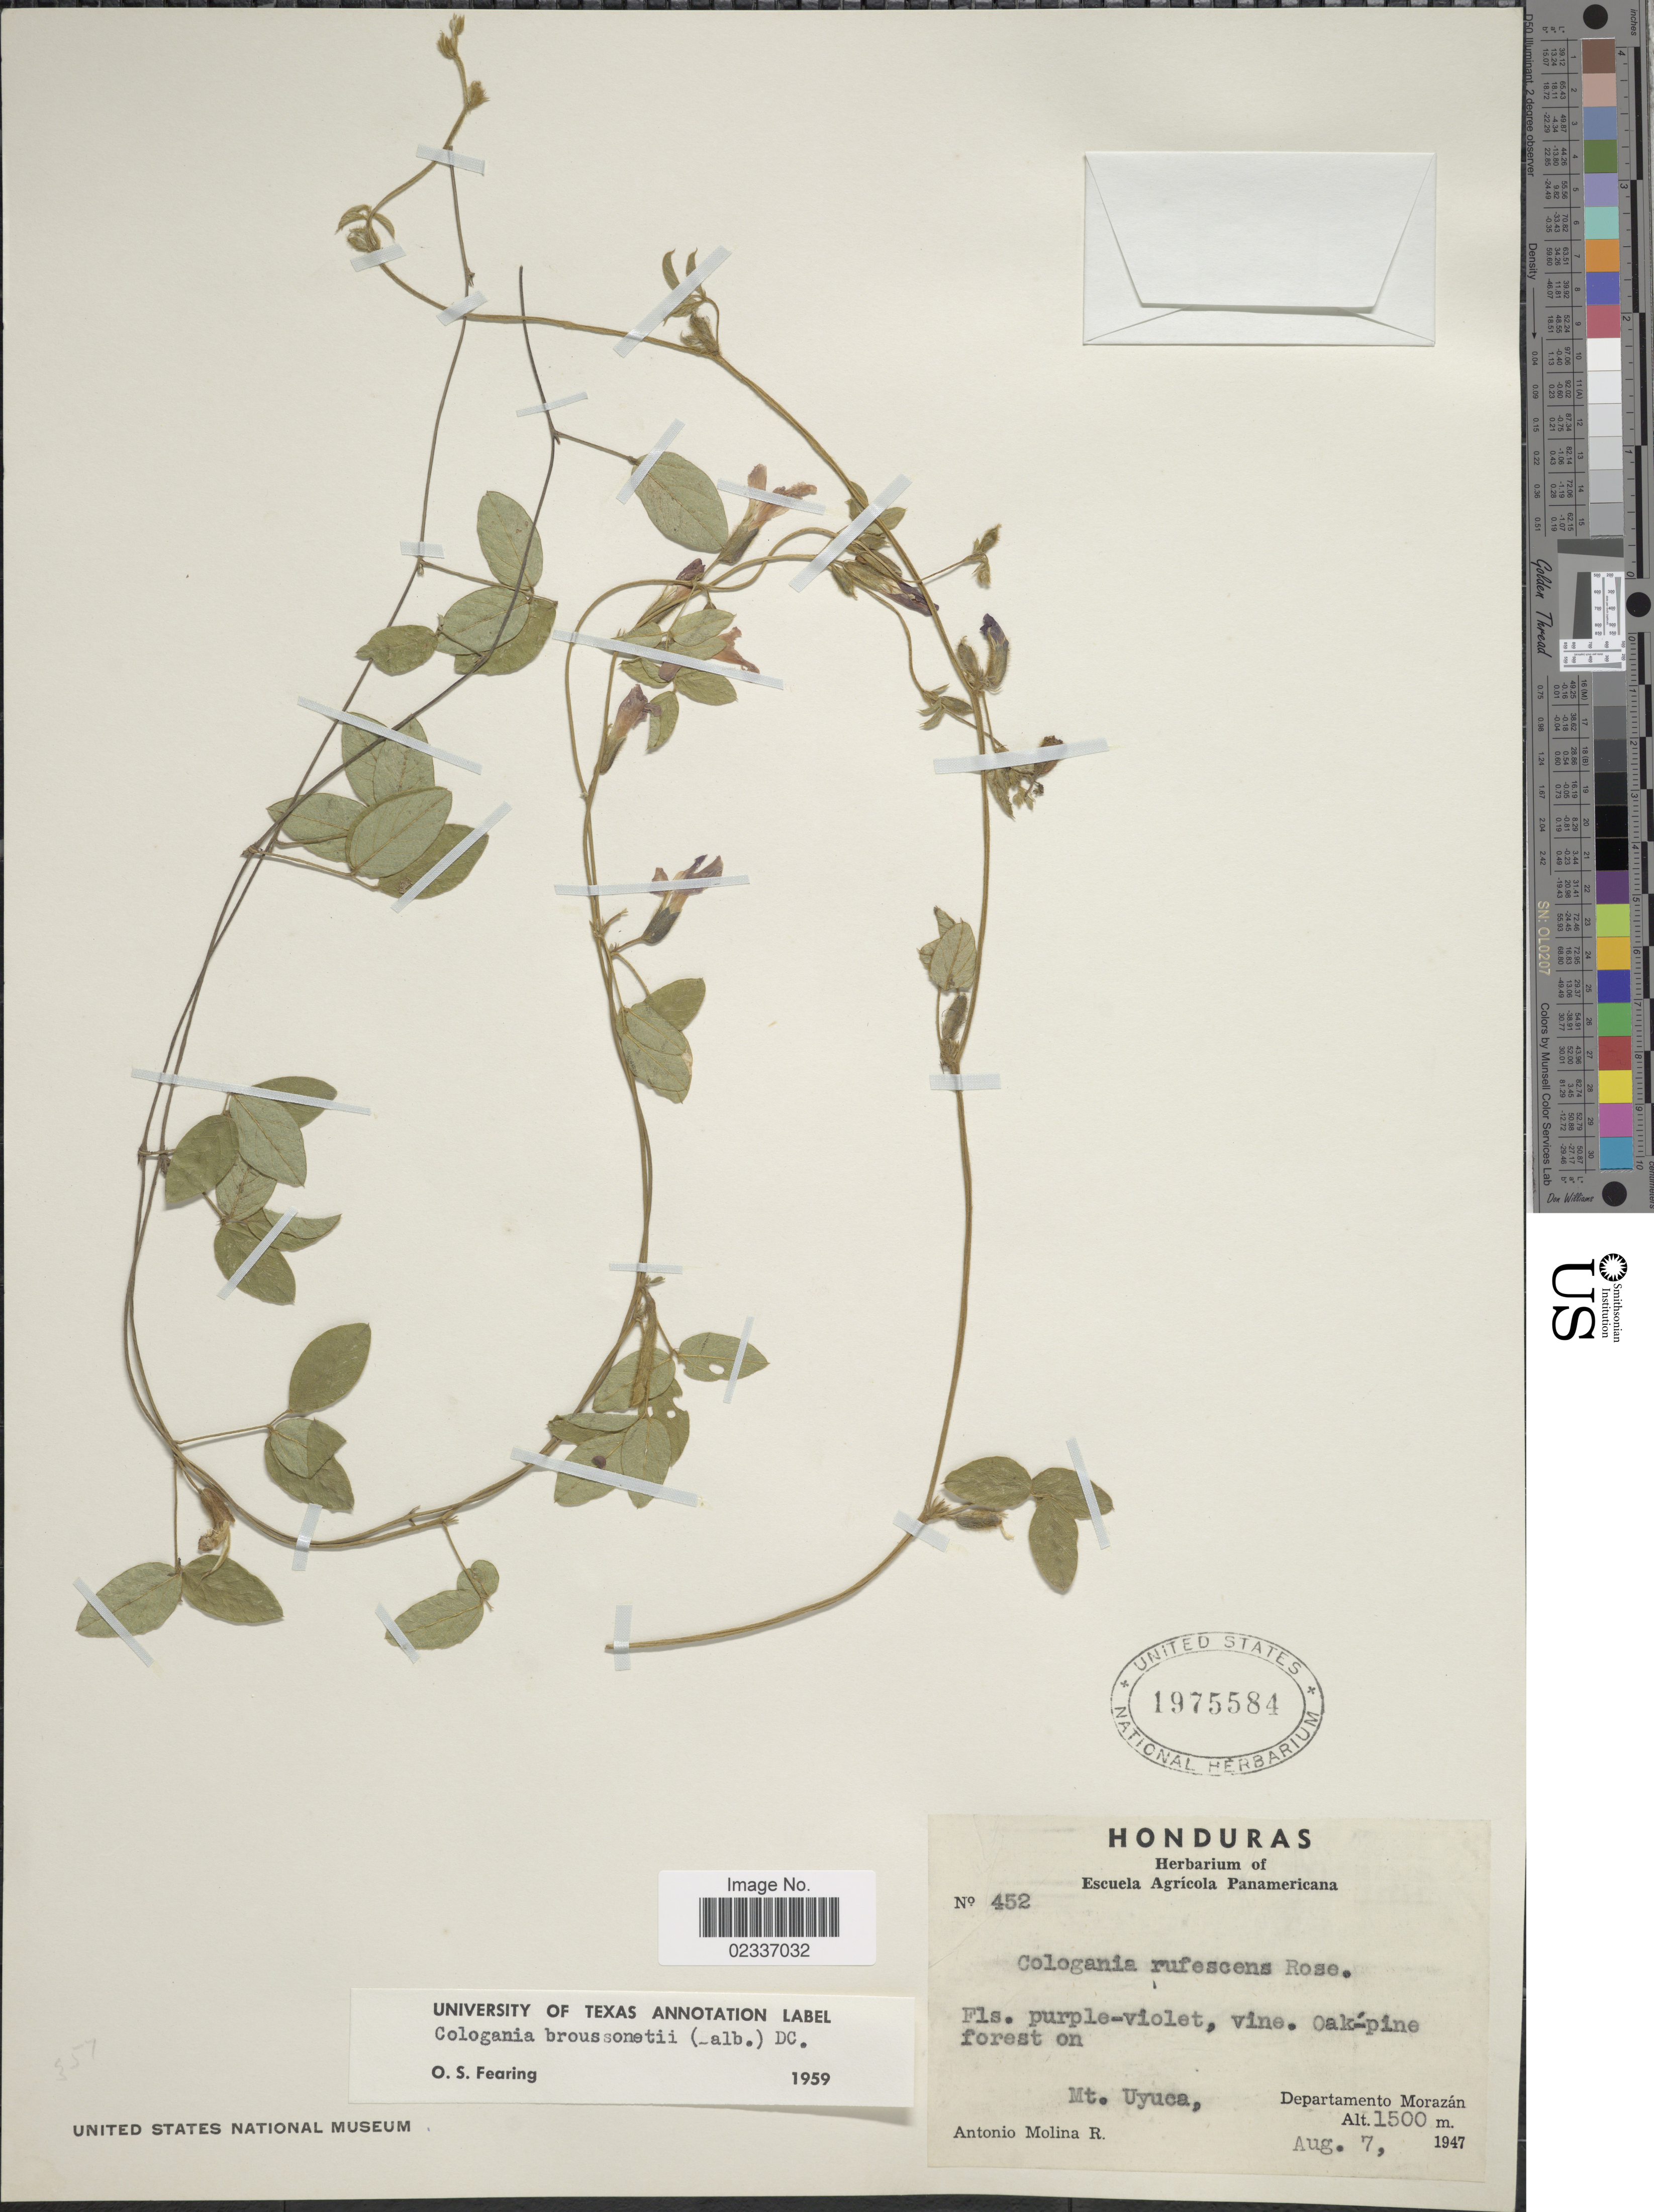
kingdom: Plantae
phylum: Tracheophyta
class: Magnoliopsida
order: Fabales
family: Fabaceae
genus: Cologania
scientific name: Cologania broussonetii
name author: (Balb.) DC.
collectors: A. Molina R.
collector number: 425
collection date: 1947-08-07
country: Honduras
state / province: Fco. Morazán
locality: Mt. Uyuca.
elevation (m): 1500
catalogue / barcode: US 1975584